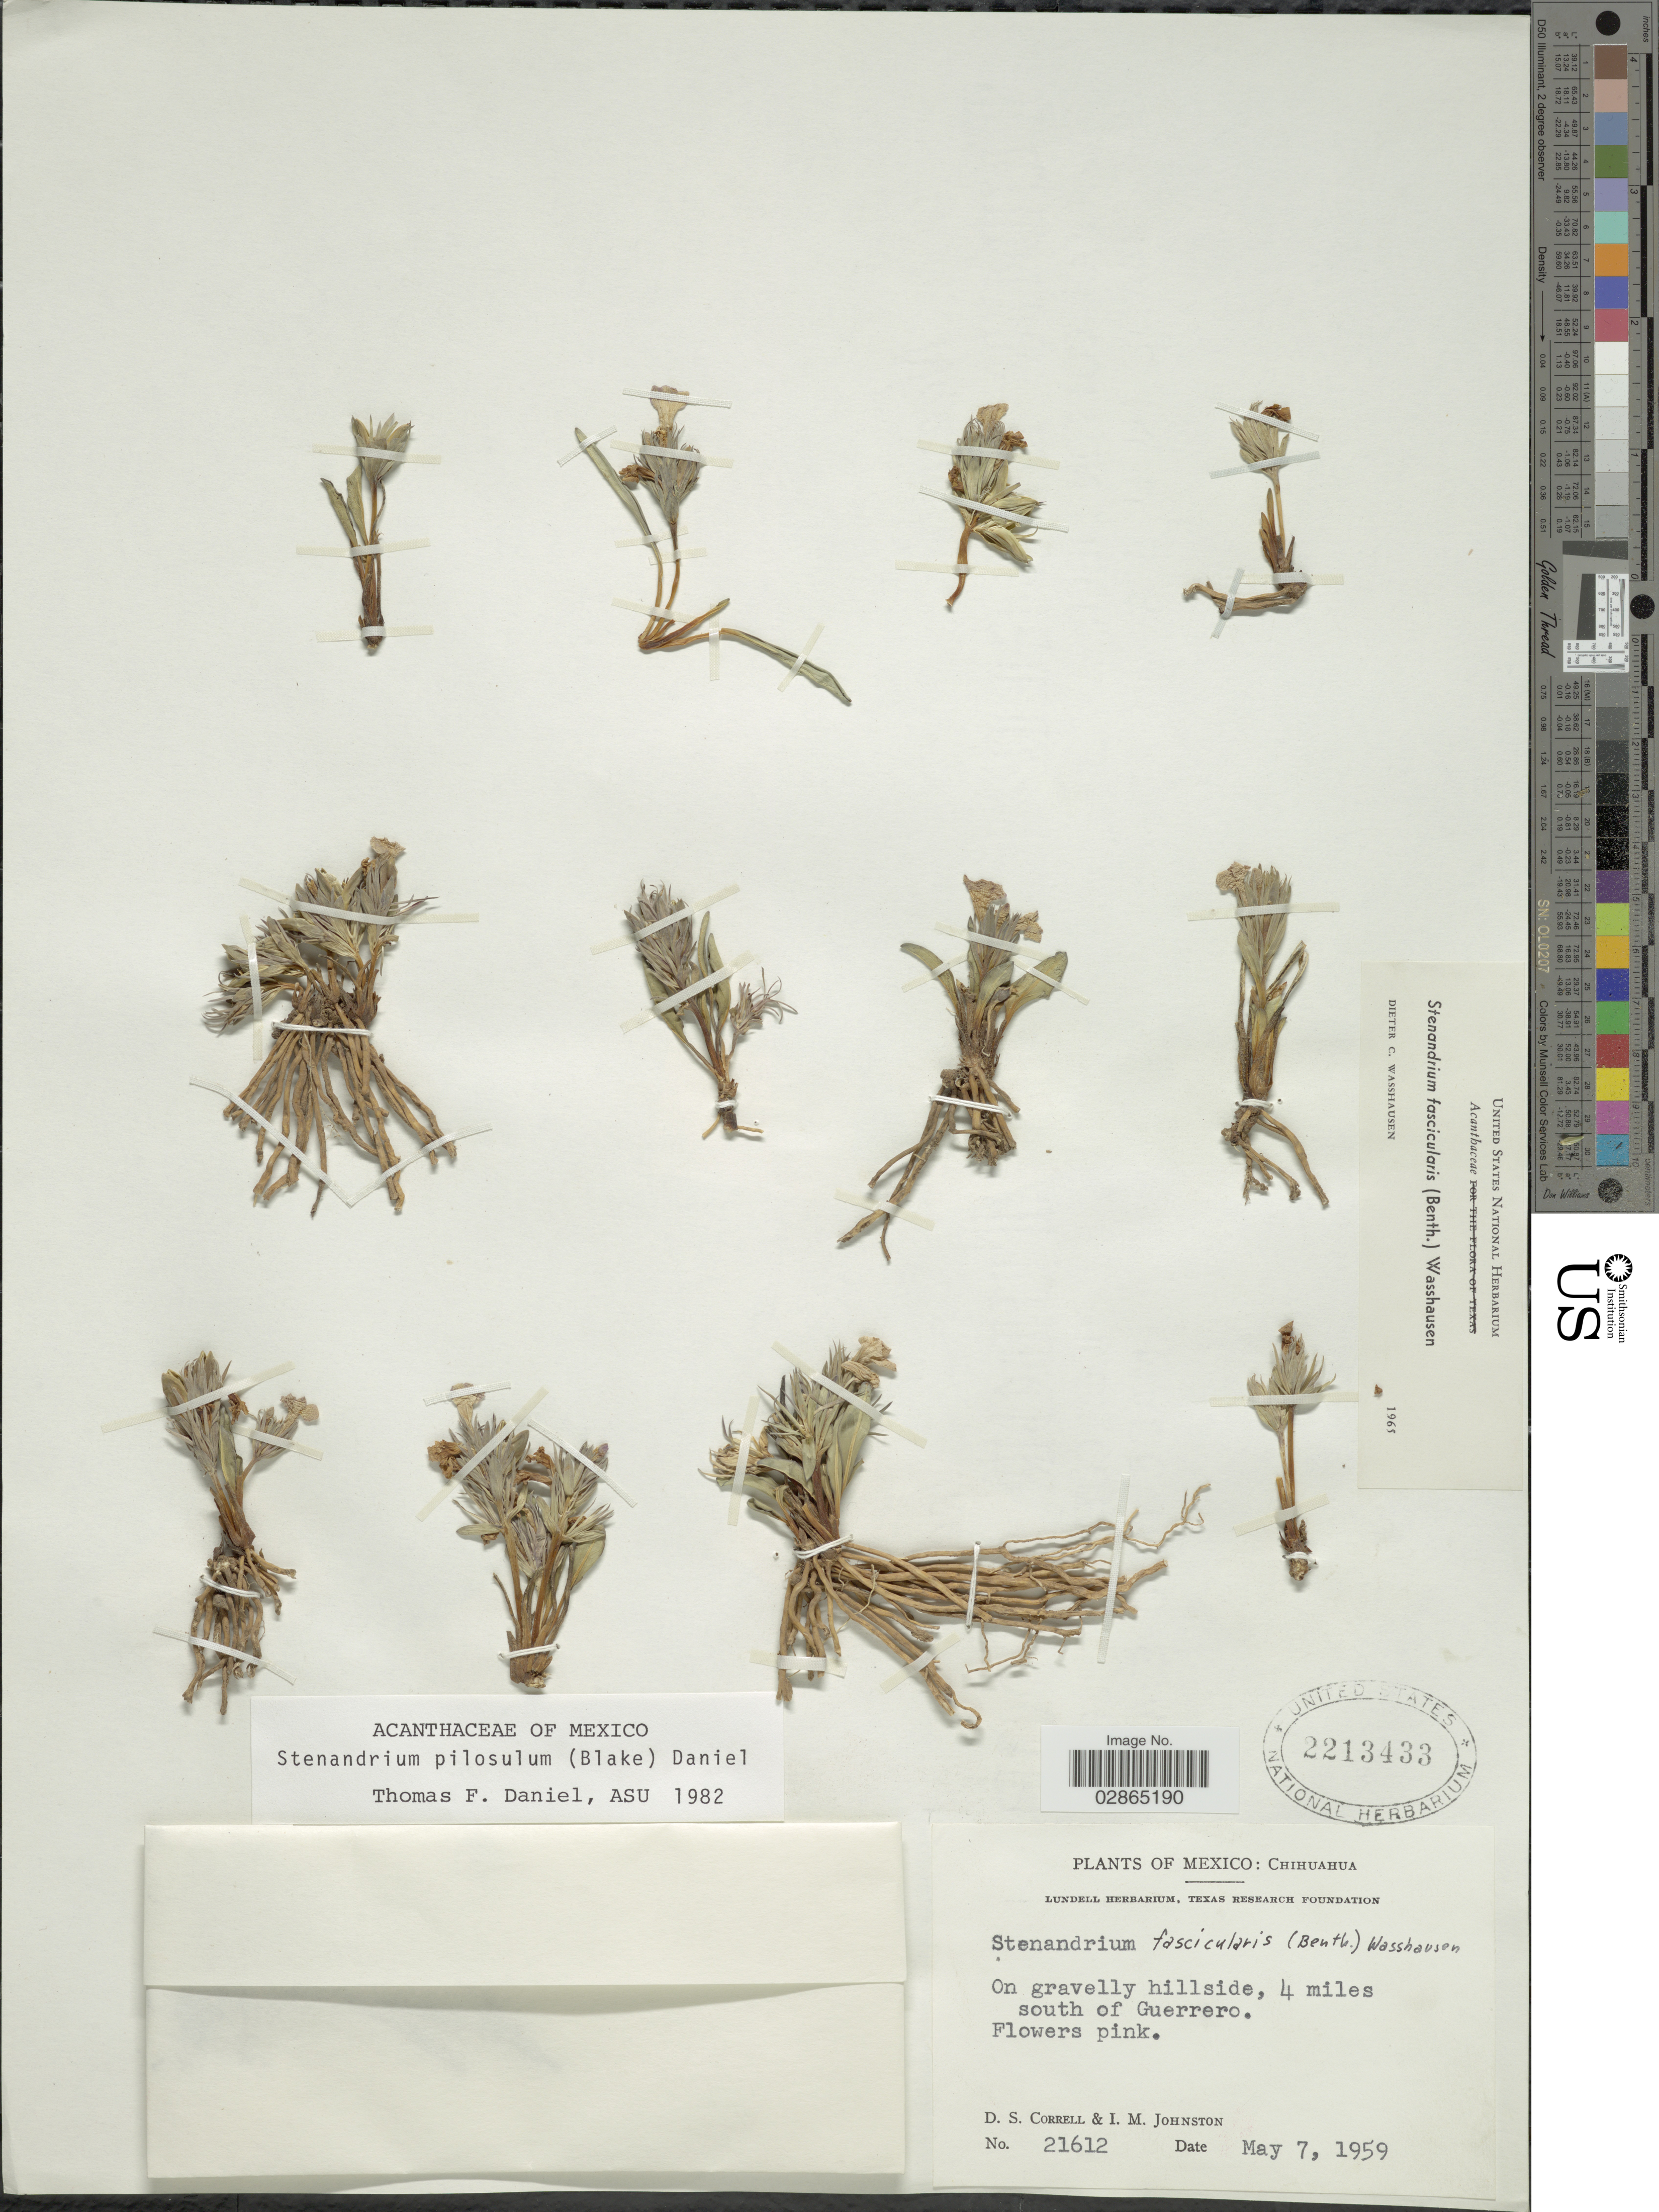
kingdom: Plantae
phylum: Tracheophyta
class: Magnoliopsida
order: Lamiales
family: Acanthaceae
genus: Stenandrium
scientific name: Stenandrium pilosulum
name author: (S.F. Blake) T.F. Daniel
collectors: D. S. Correll & I.M. Johnston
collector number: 21612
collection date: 1959-05-07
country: Mexico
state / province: Chihuahua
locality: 4 miles south of Guerrero.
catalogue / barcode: US 2213433